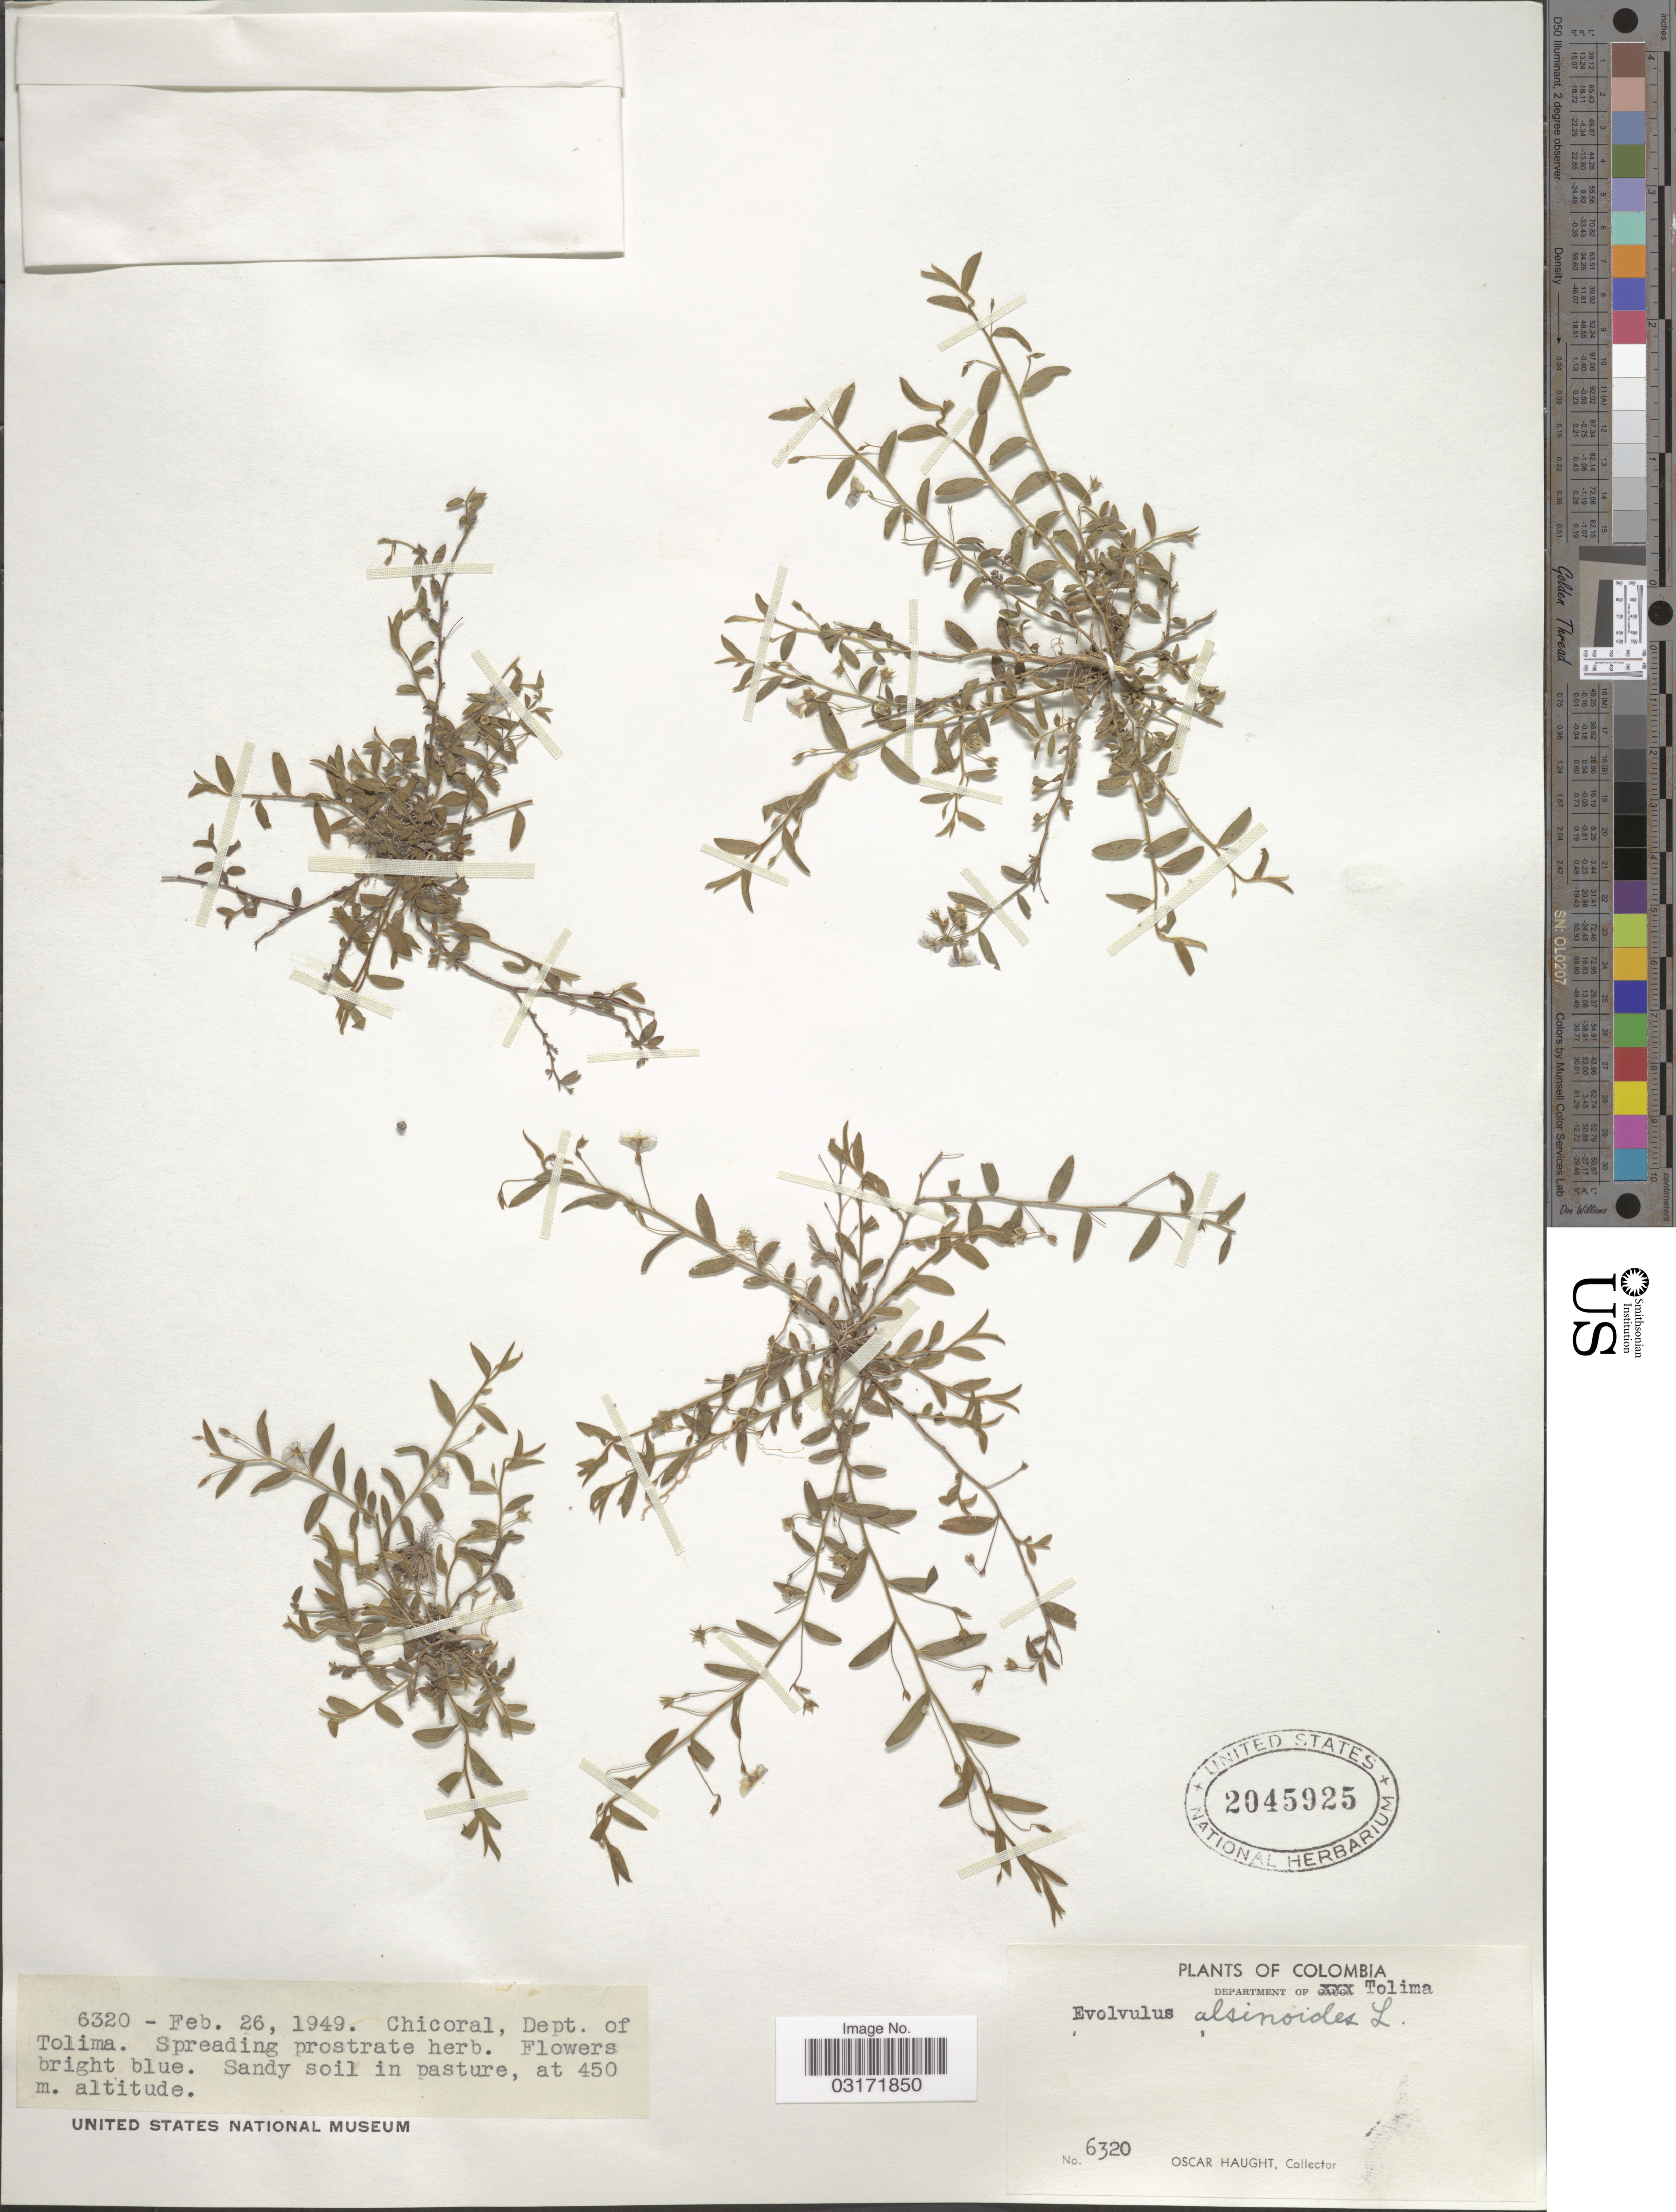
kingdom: Plantae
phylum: Tracheophyta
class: Magnoliopsida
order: Solanales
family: Convolvulaceae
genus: Evolvulus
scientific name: Evolvulus alsinoides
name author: (L.) L.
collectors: O. Haught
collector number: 6320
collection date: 1949-02-26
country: Colombia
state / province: Tolima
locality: Chicoral, Department of Tolima.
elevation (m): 450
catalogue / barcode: US 2045925